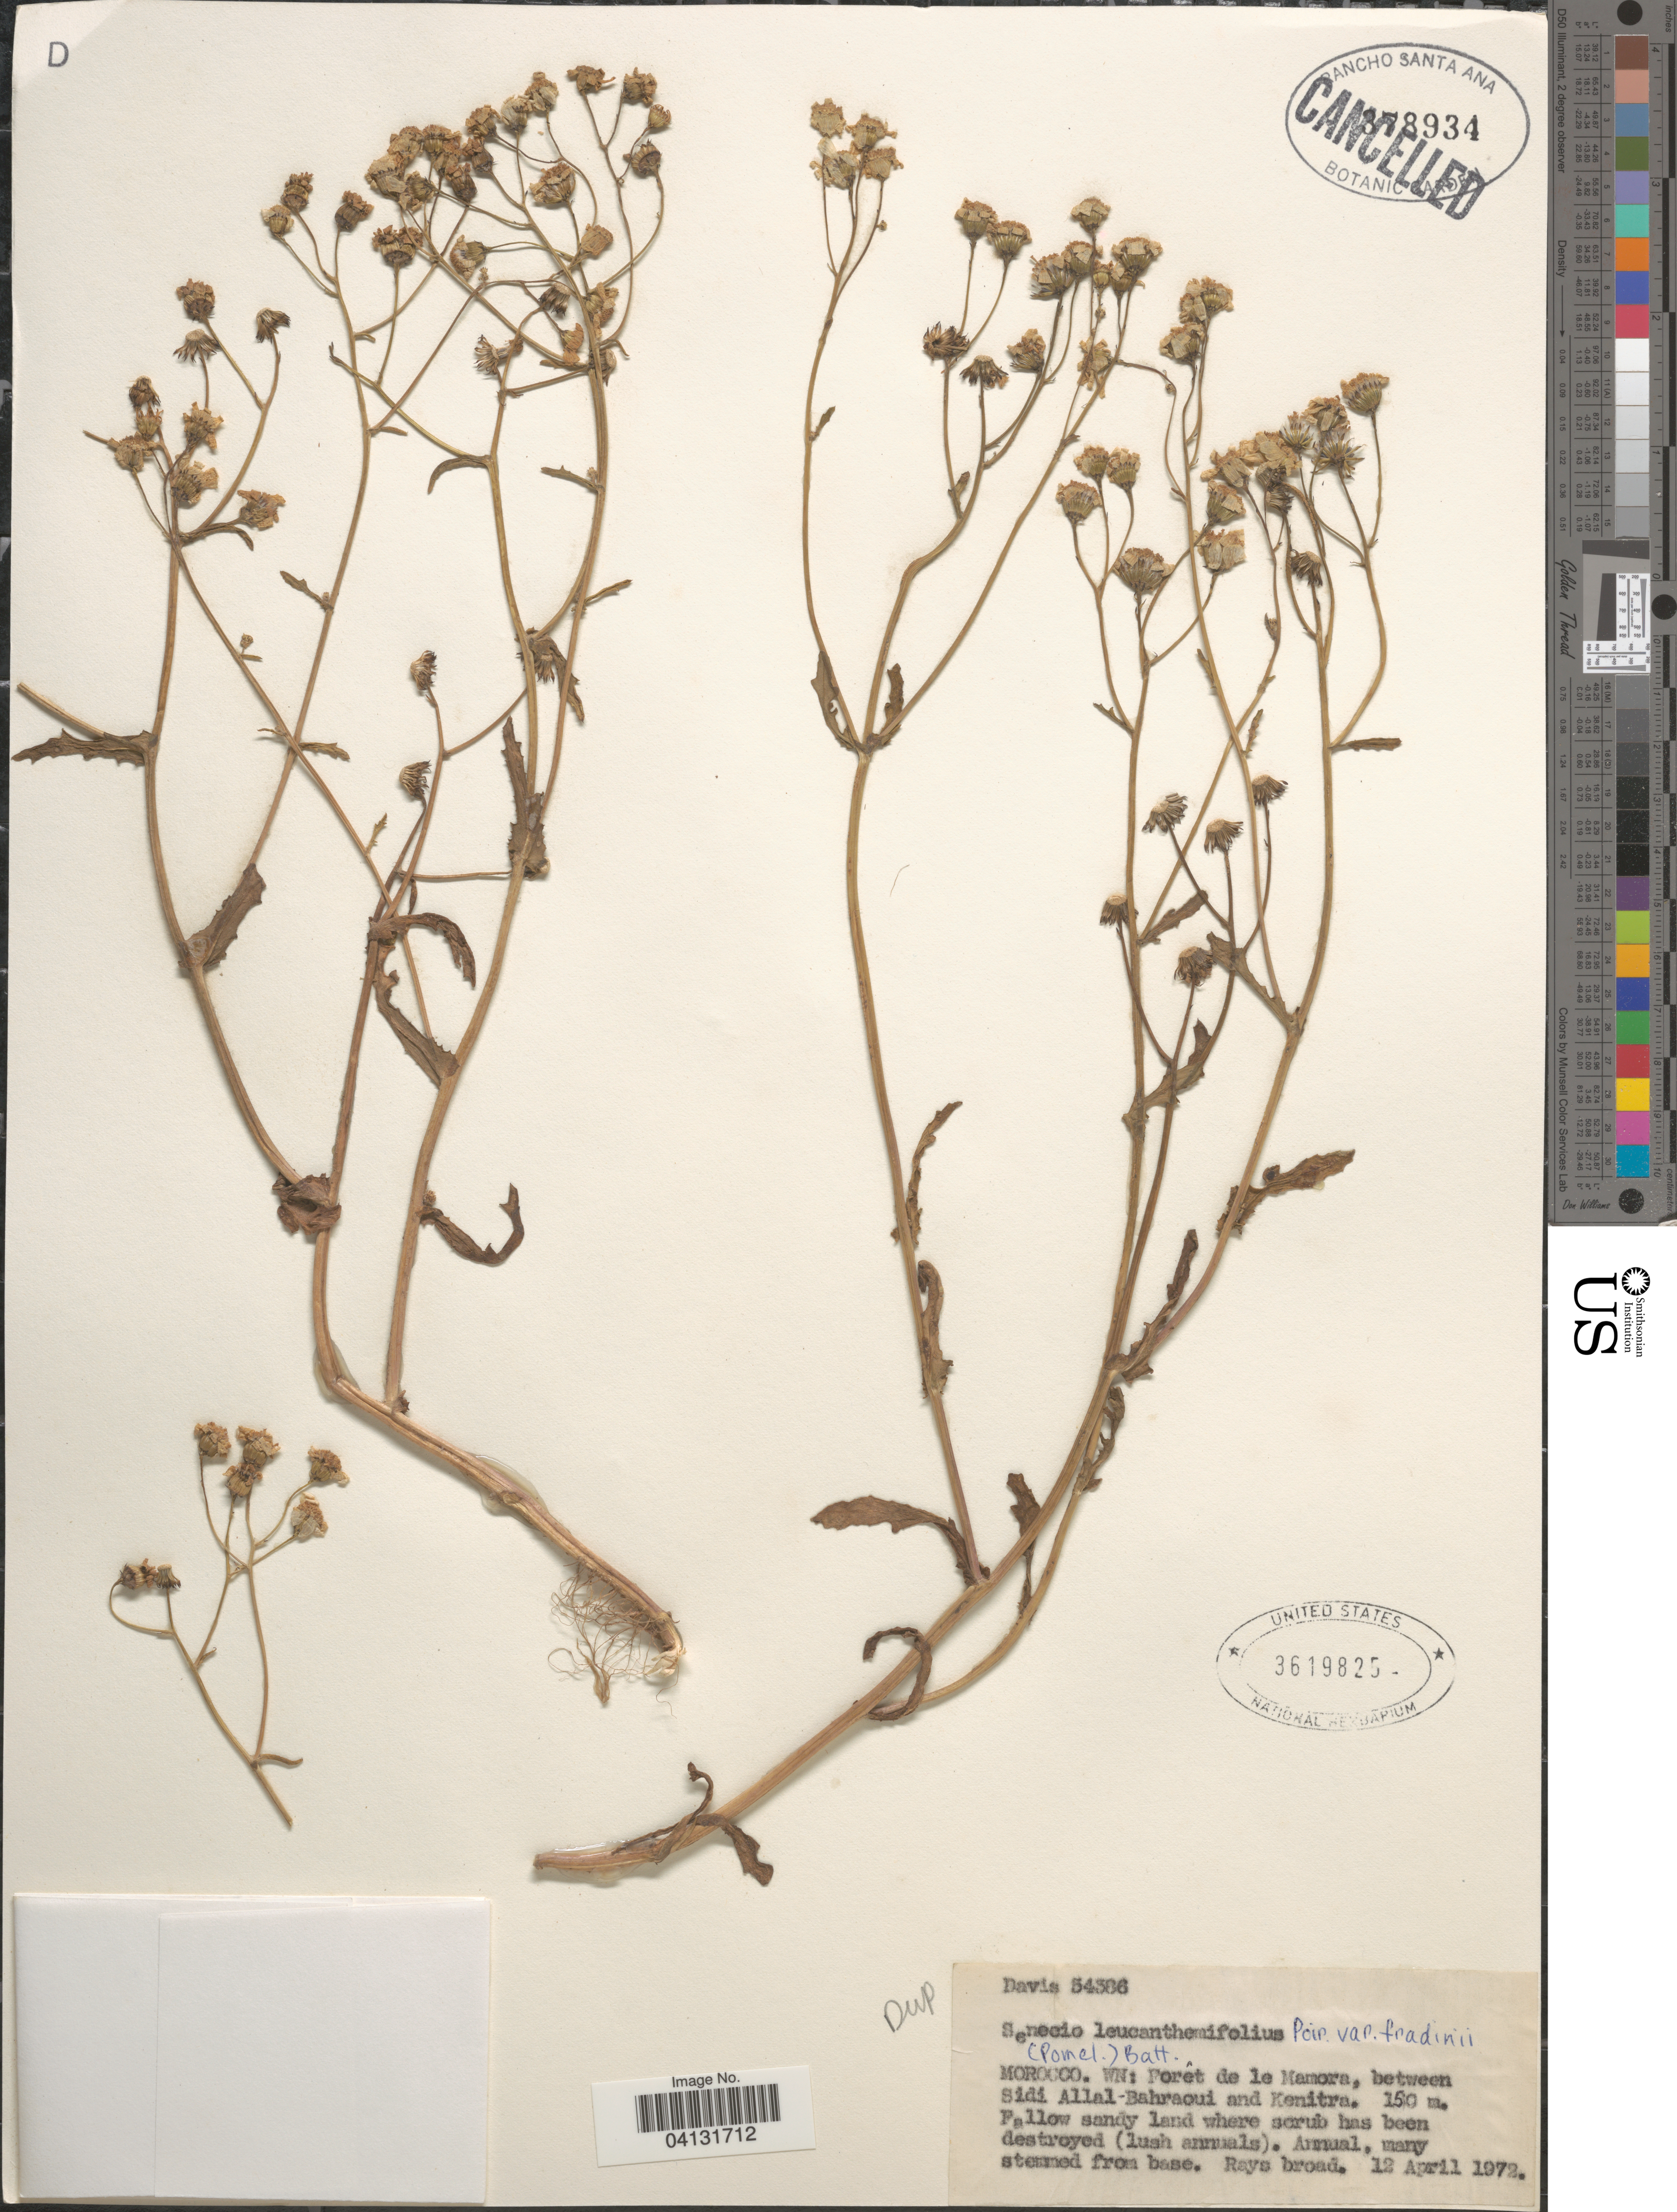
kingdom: Plantae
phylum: Tracheophyta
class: Magnoliopsida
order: Asterales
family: Asteraceae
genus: Senecio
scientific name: Senecio leucanthemifolius subsp. fradinii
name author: (Pomel) Batt.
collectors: -. Davis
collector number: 54386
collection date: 1972-04-12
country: Morocco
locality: Morocco. WN: Foret de la Mamora, between Sidi Allal-Bahraoui and Kenitra.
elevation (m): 150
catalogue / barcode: US 3619825